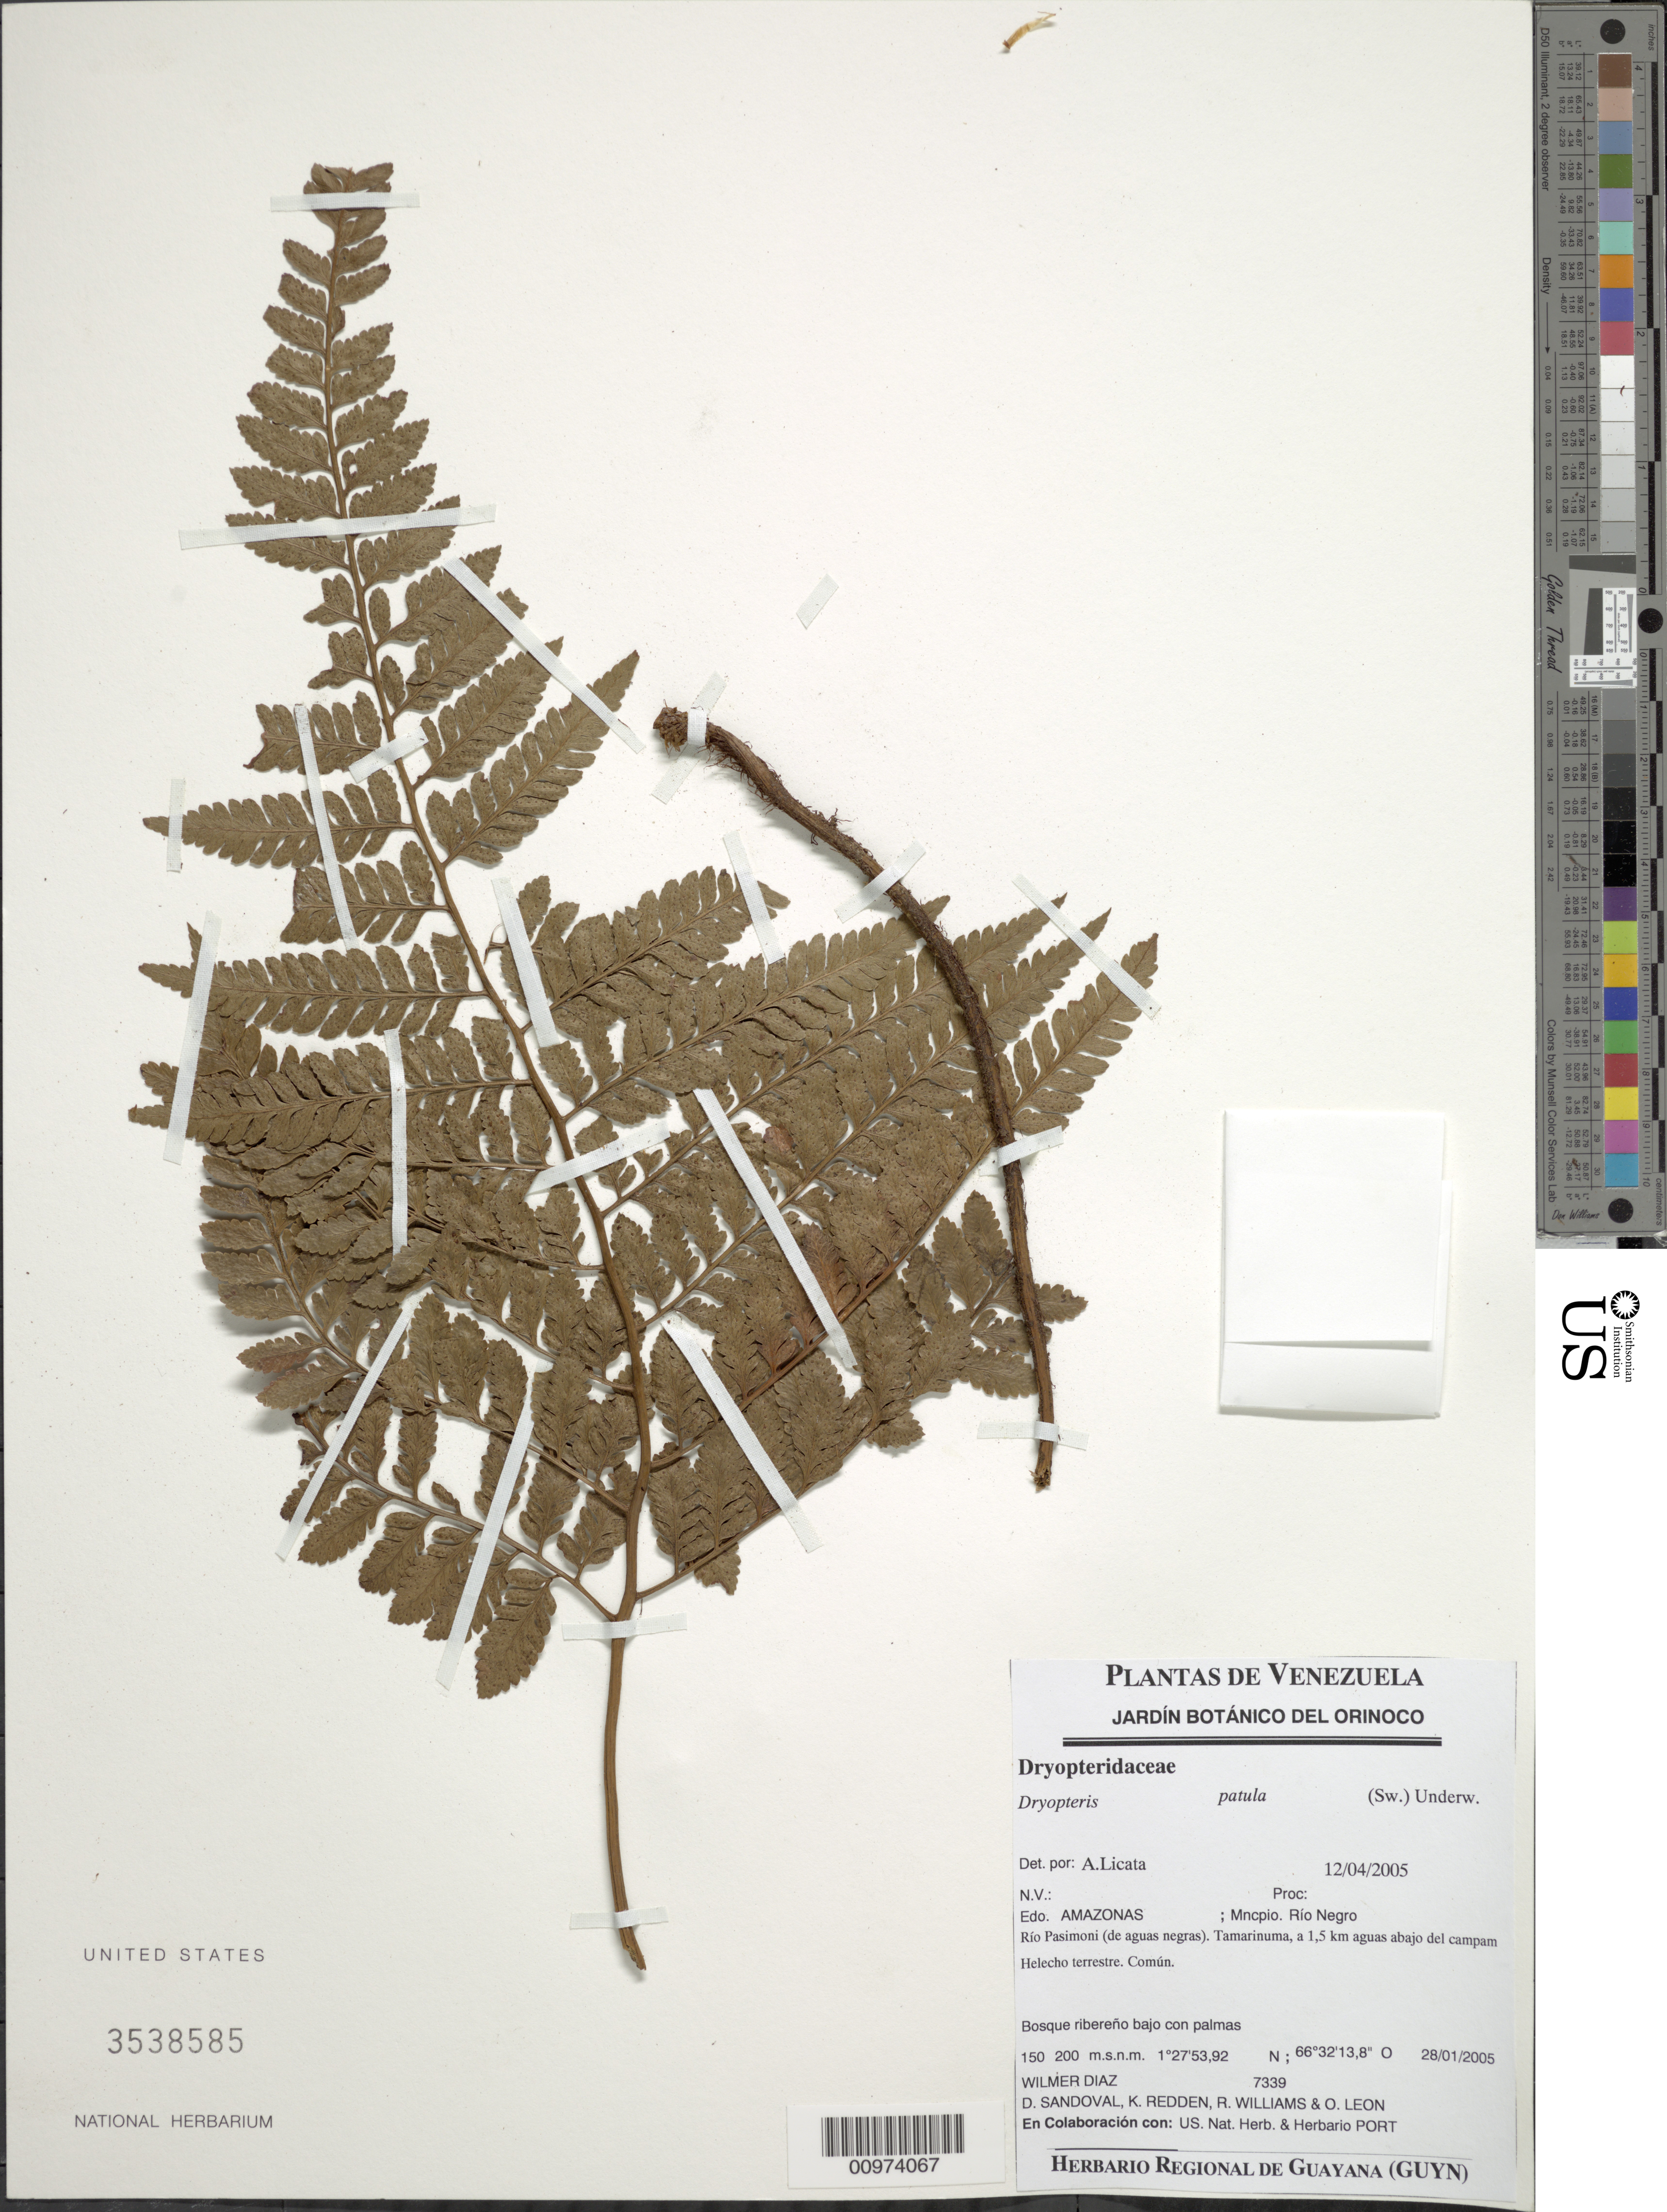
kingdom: Plantae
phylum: Tracheophyta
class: Polypodiopsida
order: Polypodiales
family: Dryopteridaceae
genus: Dryopteris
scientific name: Dryopteris patula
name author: (Sw.) Underw.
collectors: W. Díaz P., D. Sandoval, K. M. Redden & R. Williams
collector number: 7339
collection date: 2005-02-28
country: Venezuela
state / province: Amazonas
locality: Mncpio. Rio Negro, Rio Pasimoni (de aguas negras). Tamarinuma, a 1,5 km aguas abajo del campam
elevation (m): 150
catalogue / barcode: US 3538585